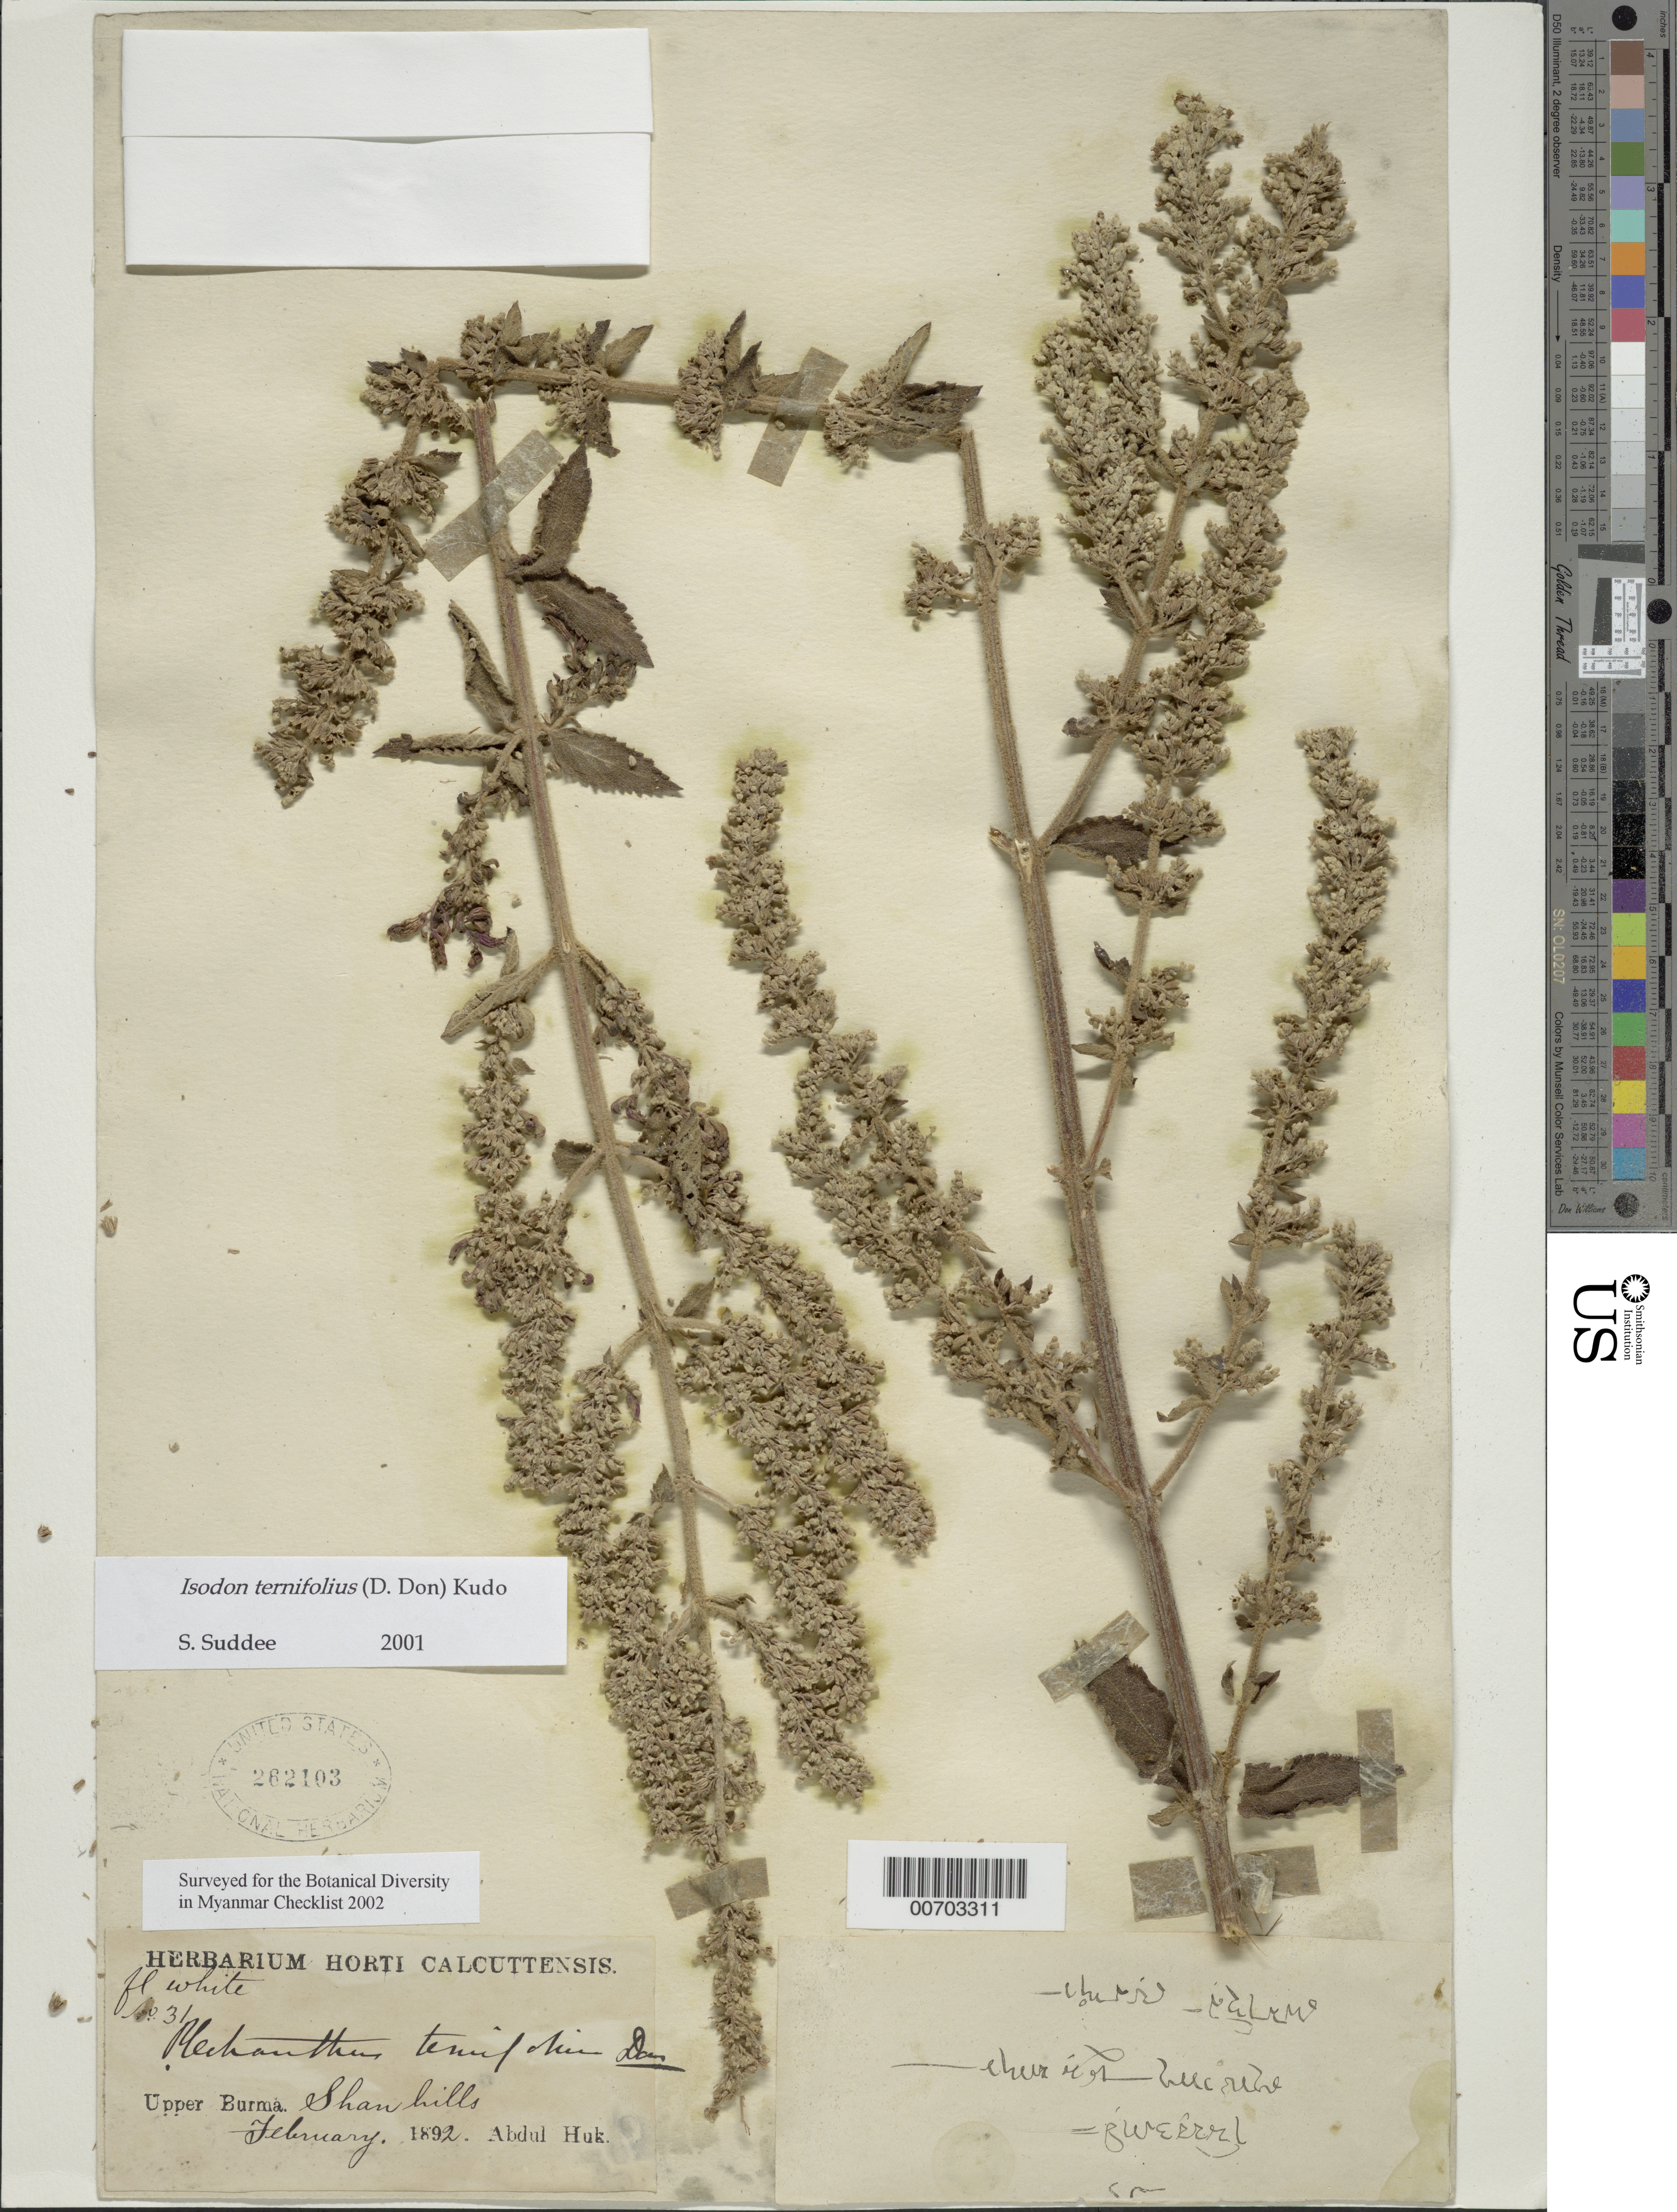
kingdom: Plantae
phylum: Tracheophyta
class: Magnoliopsida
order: Lamiales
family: Lamiaceae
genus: Isodon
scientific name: Isodon ternifolius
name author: (D. Don) Kudô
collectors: A. Huk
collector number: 31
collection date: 1892-02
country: Myanmar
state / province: Shan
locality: Upper Burma. Shan hills.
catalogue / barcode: US 262103